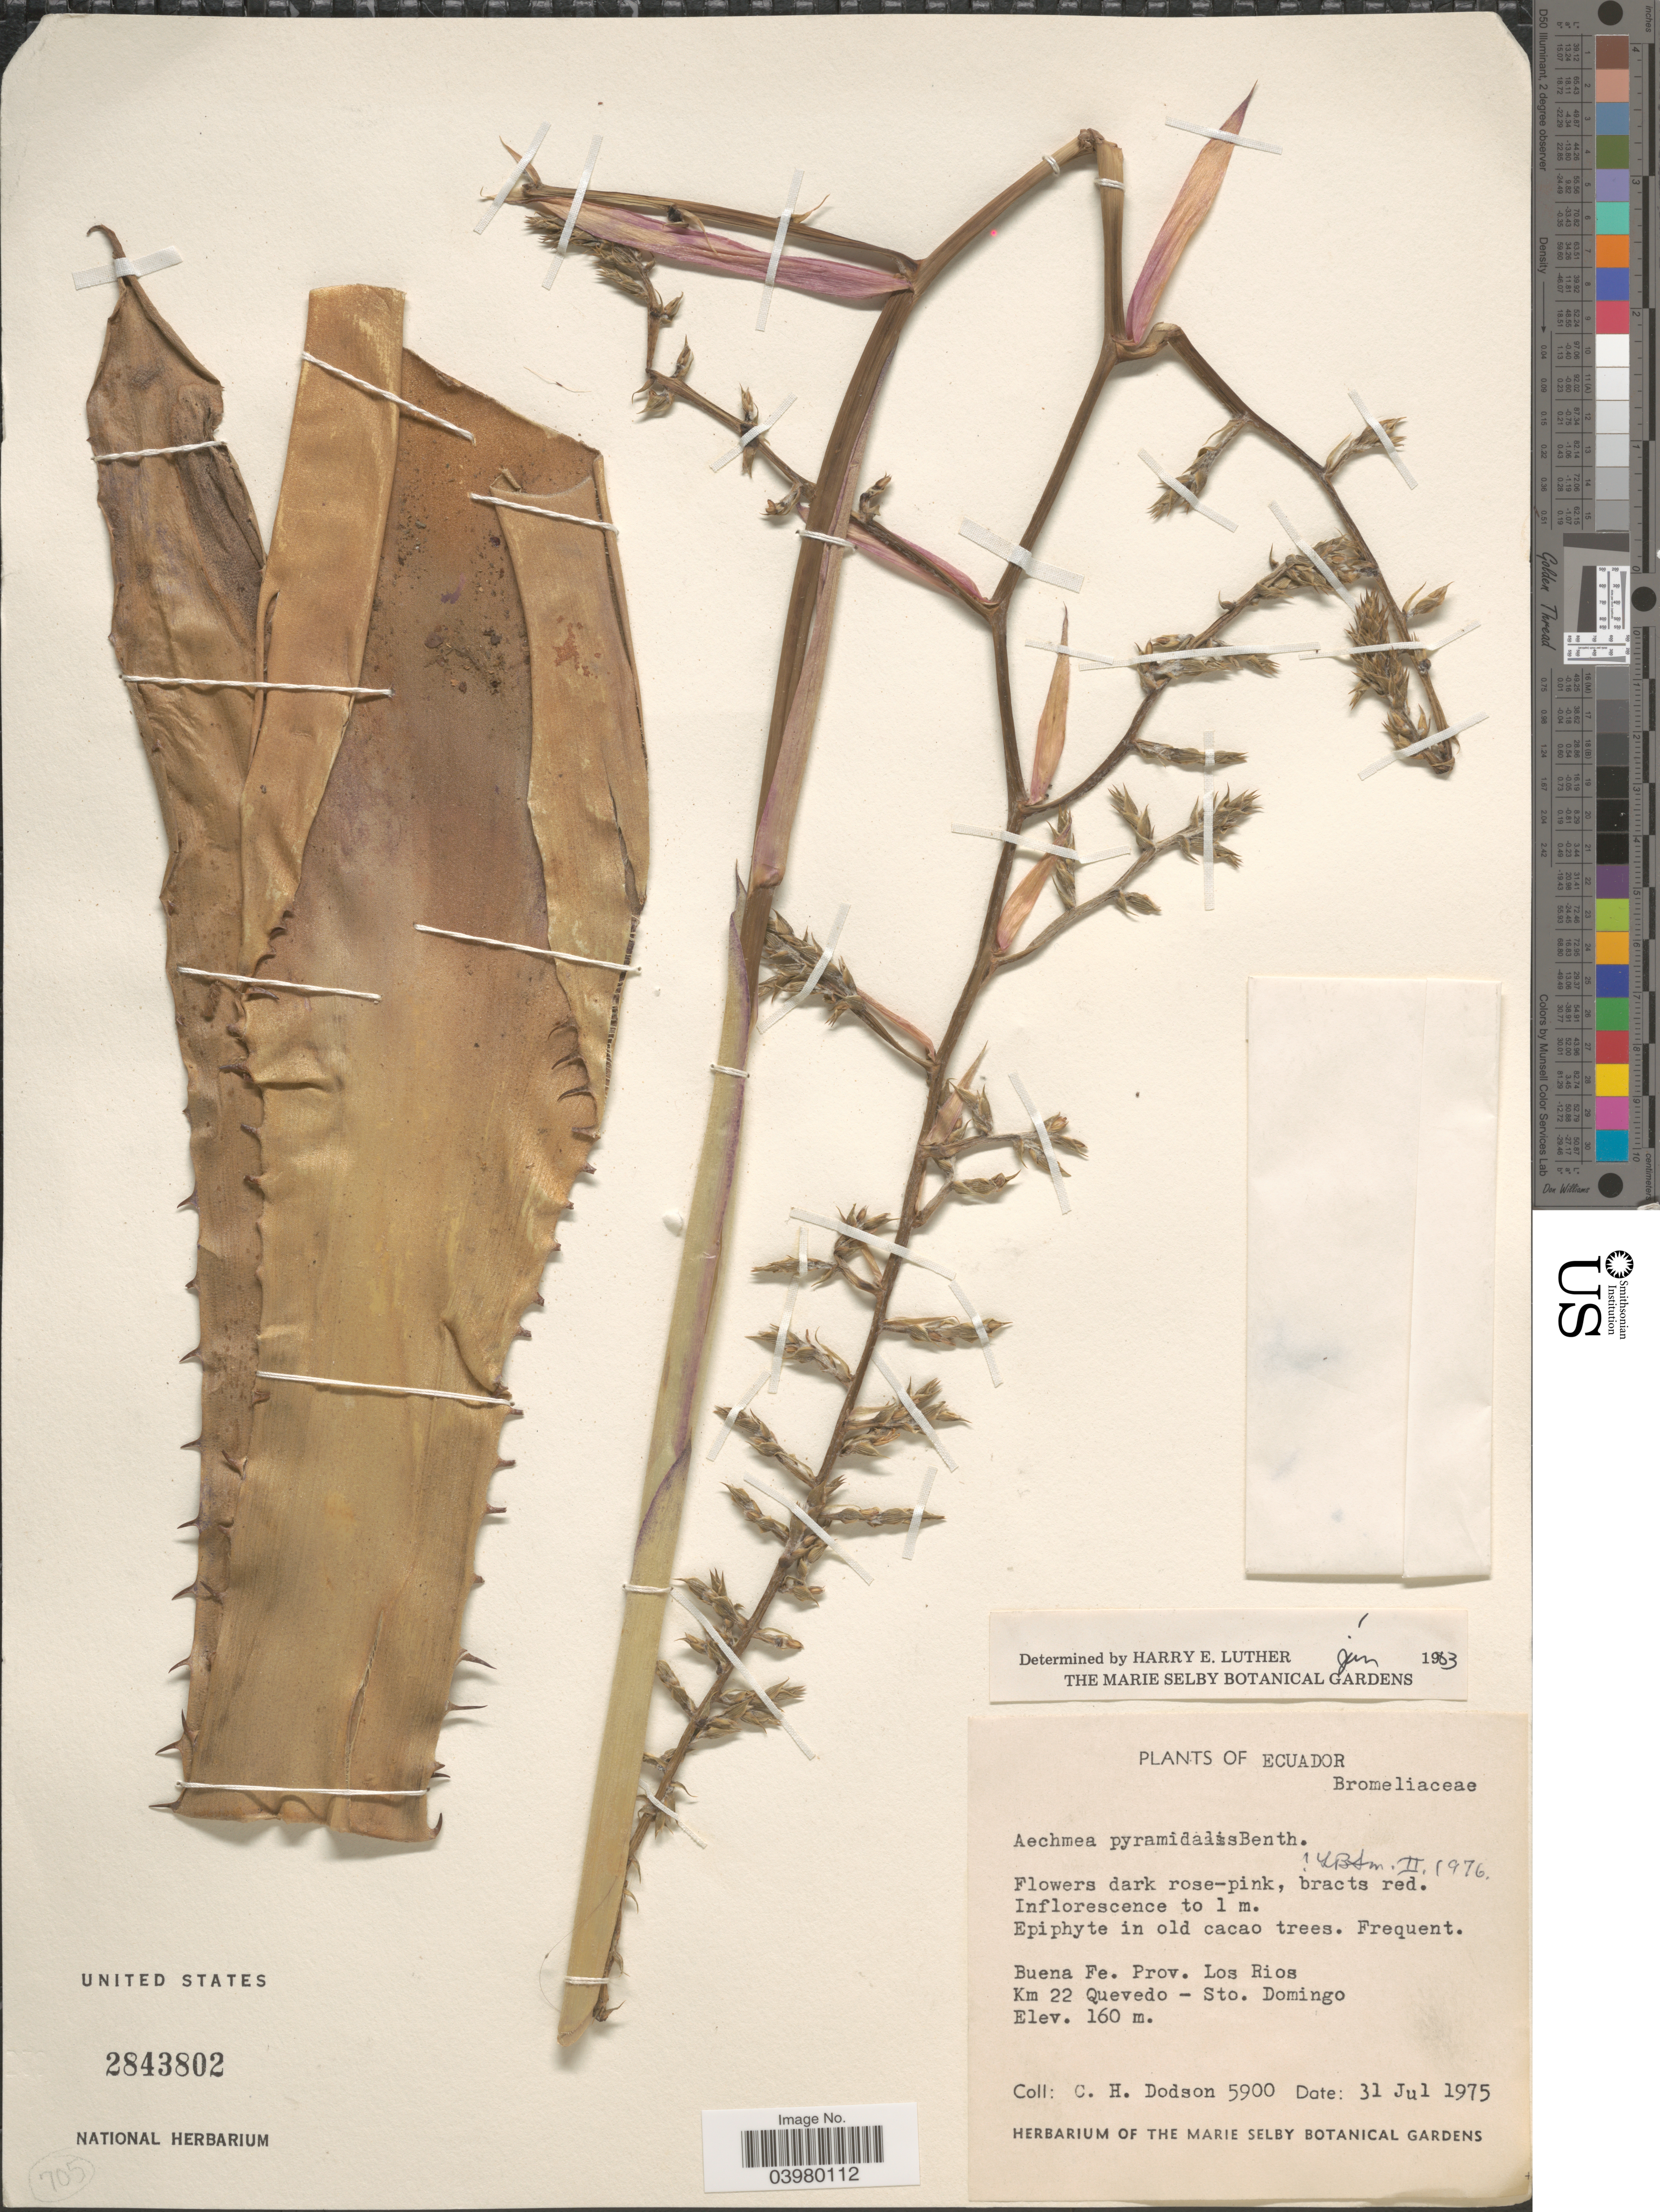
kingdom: Plantae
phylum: Tracheophyta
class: Liliopsida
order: Poales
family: Bromeliaceae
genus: Aechmea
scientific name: Aechmea pyramidalis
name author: Benth.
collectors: C. H. Dodson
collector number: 5900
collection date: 1975-07-31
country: Ecuador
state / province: Los Ríos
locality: Buena Fe. Km 22 Quevedo - Sto. Domingo.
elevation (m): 160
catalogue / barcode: US 2843802